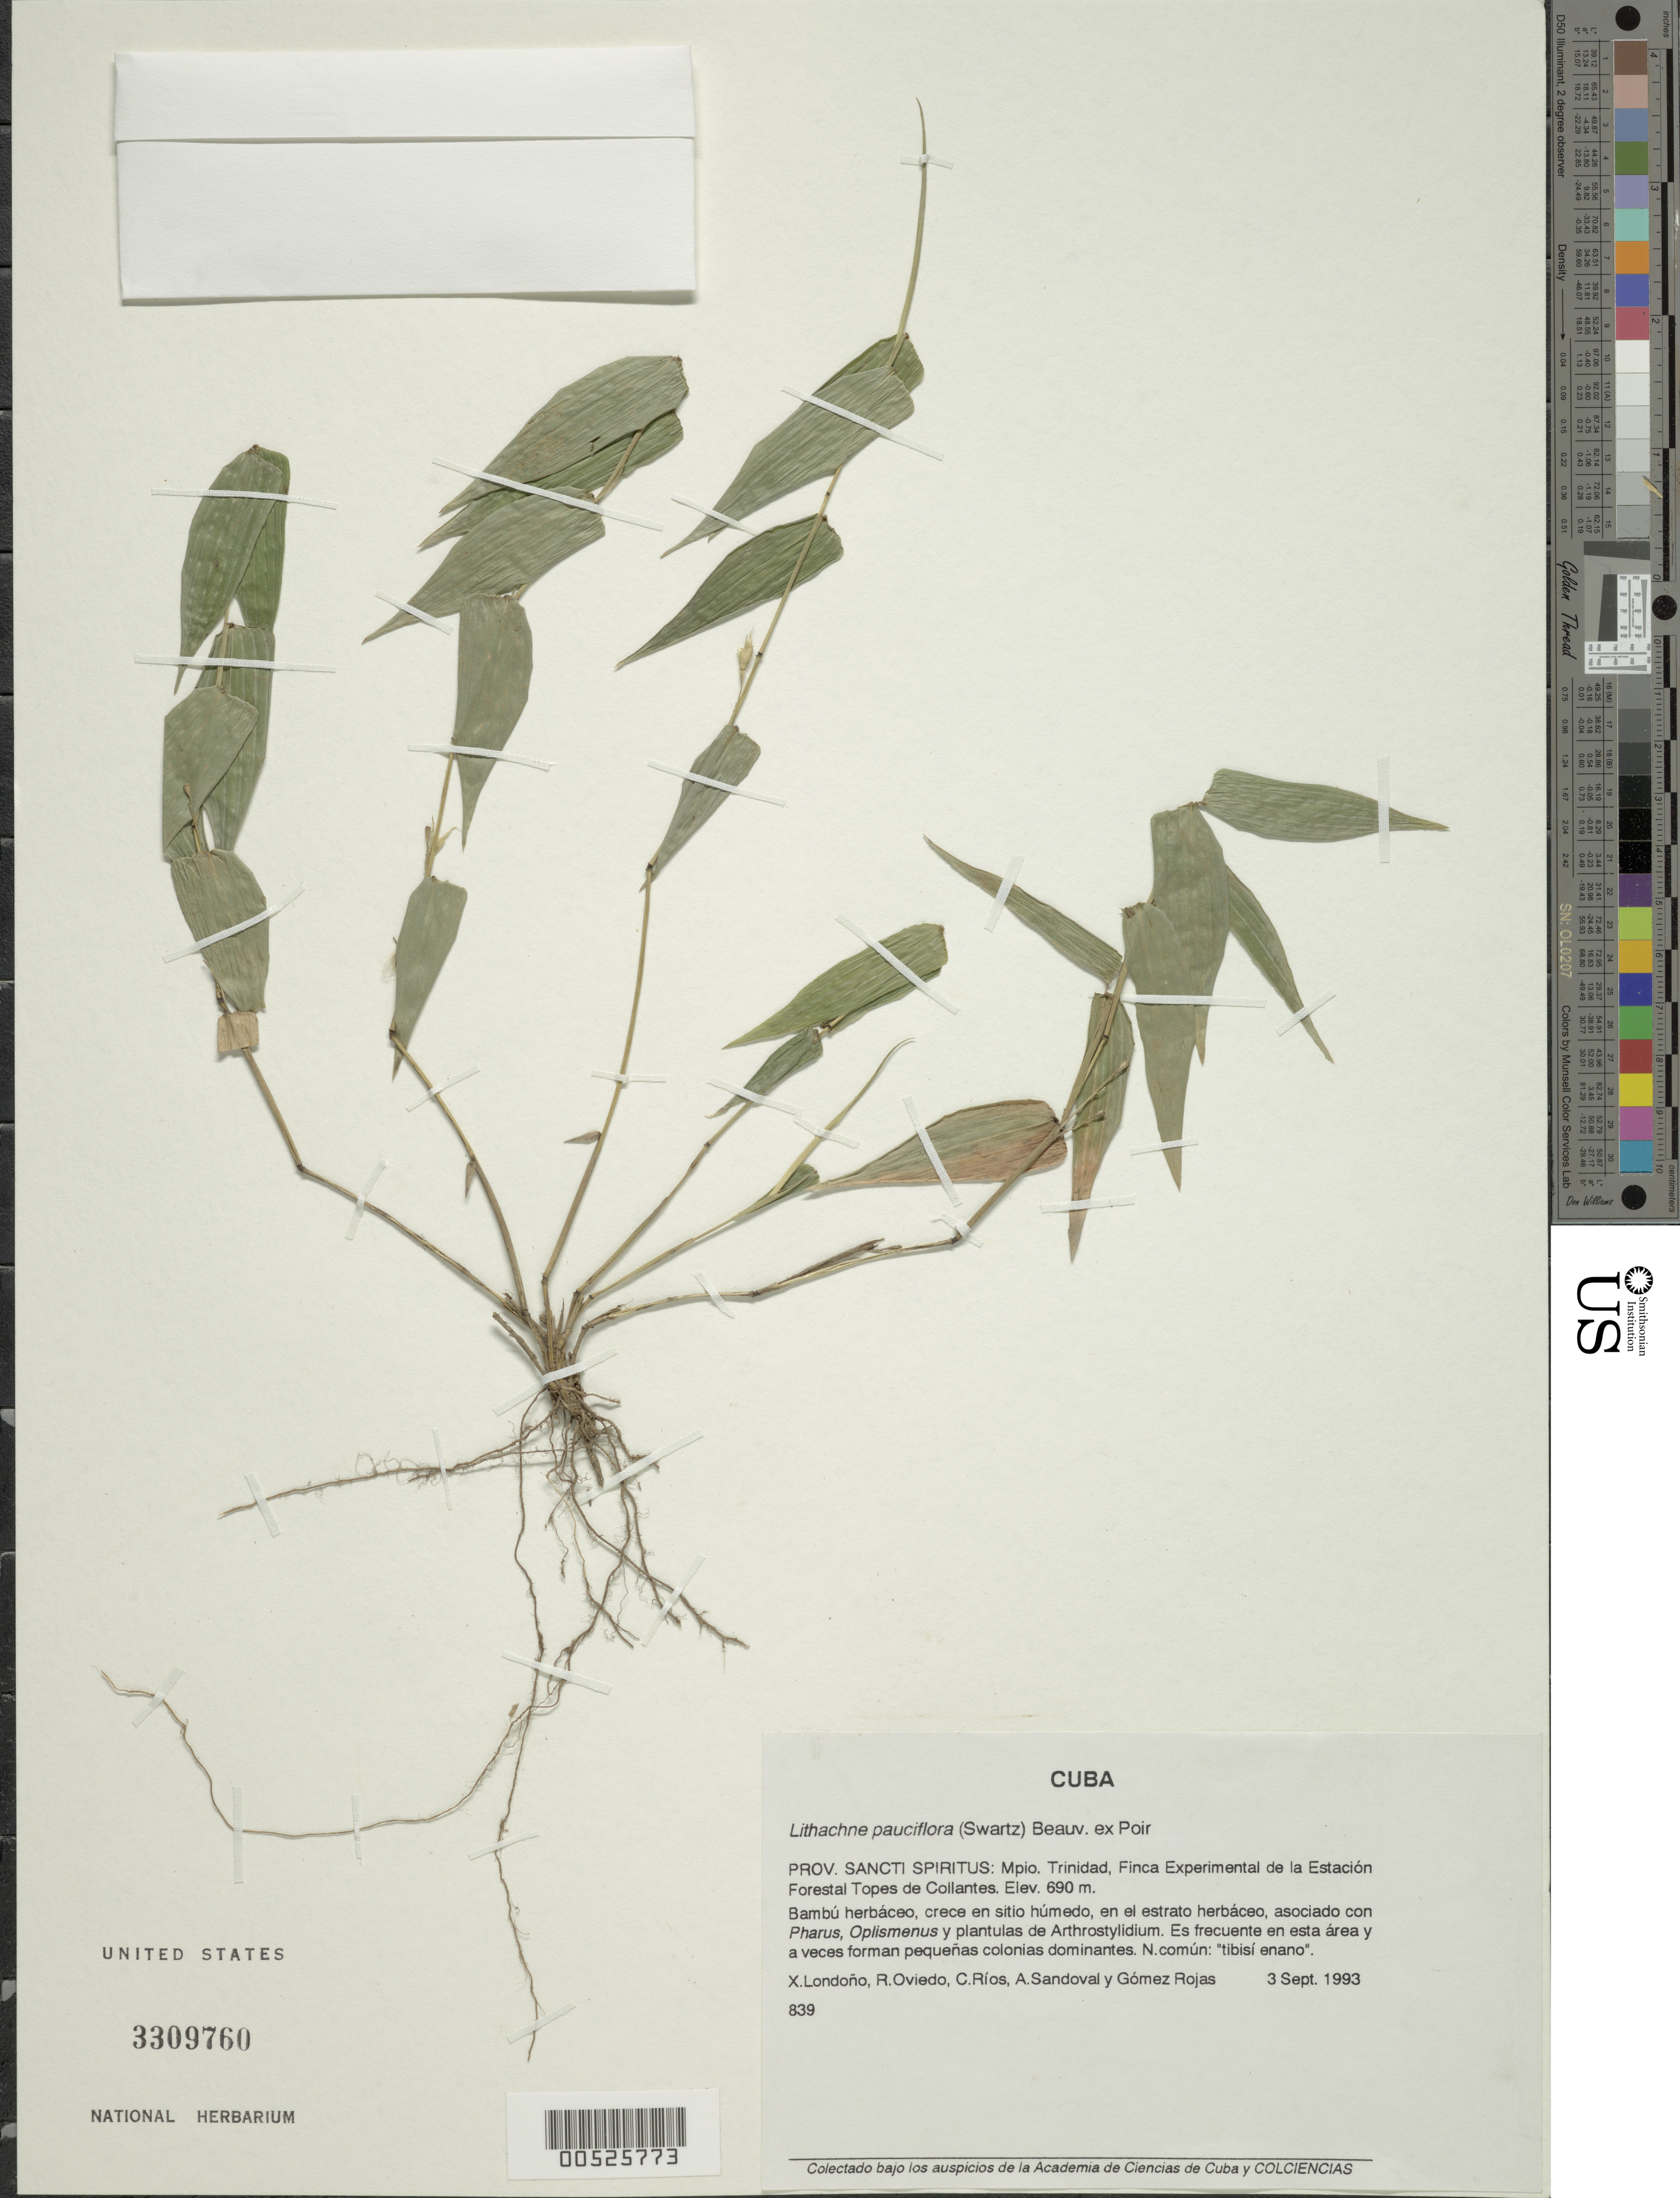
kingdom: Plantae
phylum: Tracheophyta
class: Liliopsida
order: Poales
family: Poaceae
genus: Lithachne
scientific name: Lithachne pauciflora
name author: (Sw.) P. Beauv.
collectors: X. Londoño, R. Oviedo, C. Rios, A. Sandoval & -- Gomez R.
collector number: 839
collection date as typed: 03 Sep 1993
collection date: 1993-09-03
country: Cuba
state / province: Sancti Spíritus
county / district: Trinidad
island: Greater Antilles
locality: Finca experimental de la estacion forestal topes de collantes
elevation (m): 690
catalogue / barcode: US 3309760